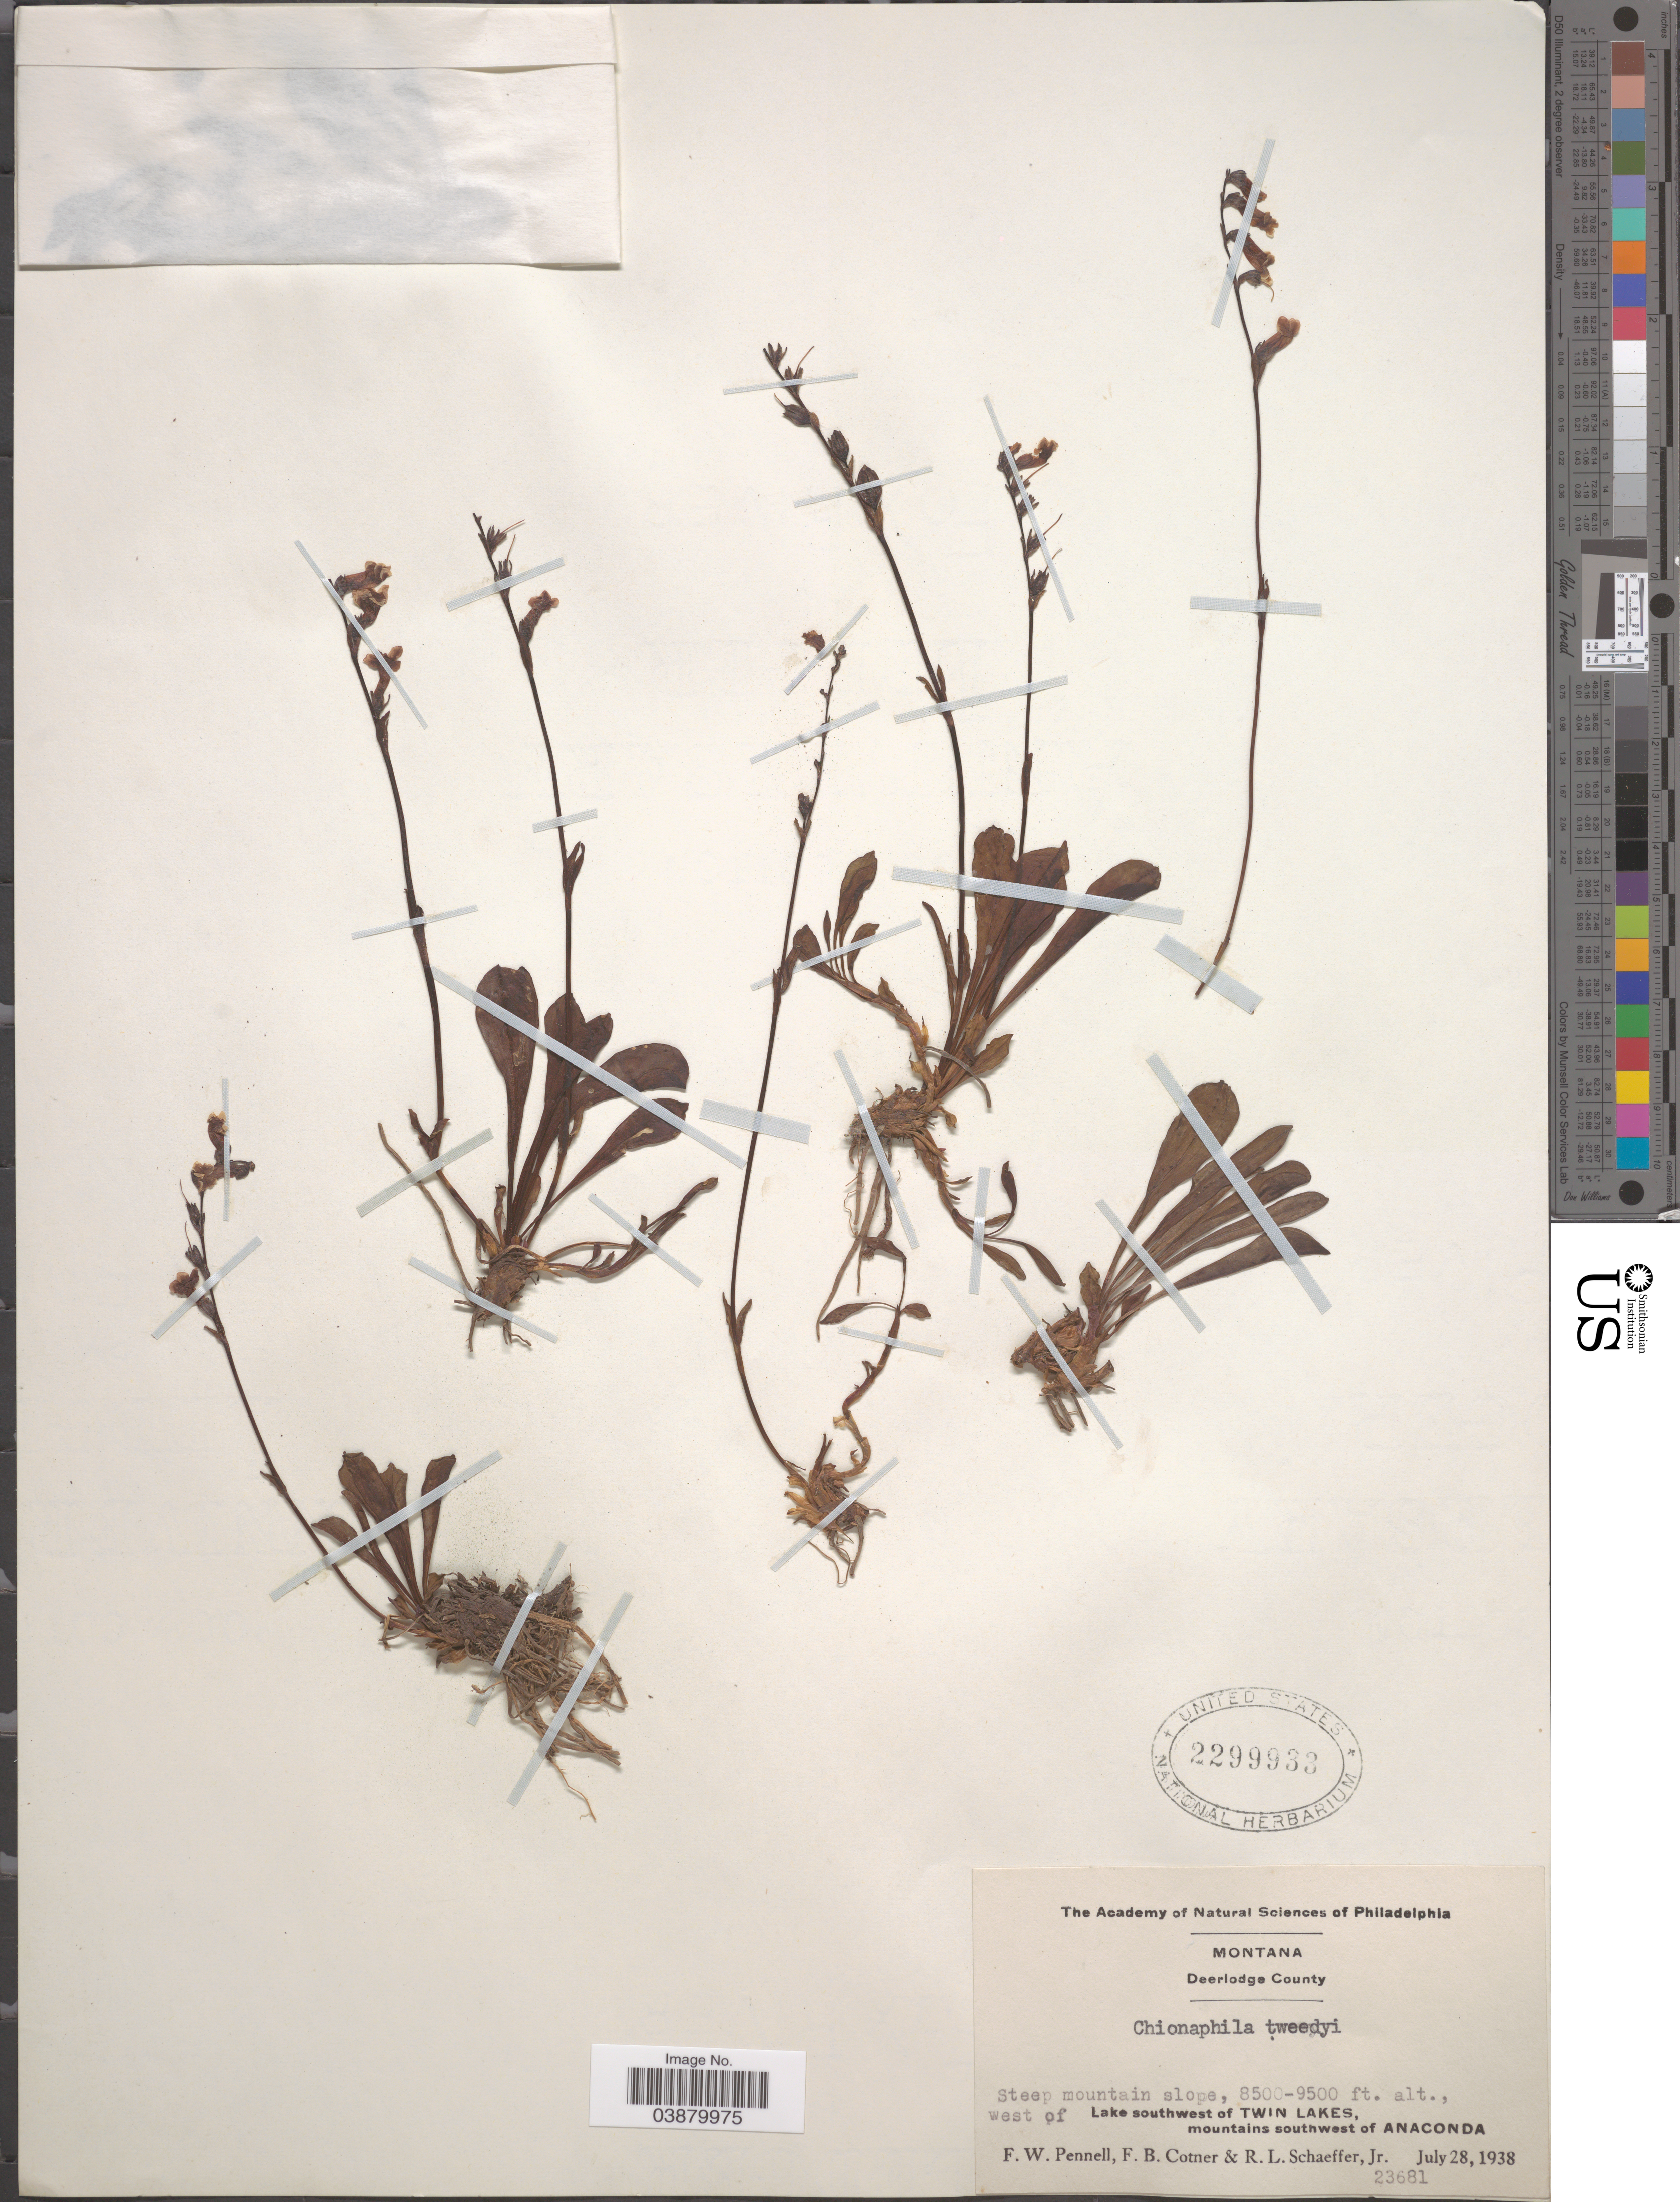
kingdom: Plantae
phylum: Tracheophyta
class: Magnoliopsida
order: Lamiales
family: Plantaginaceae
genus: Chionophila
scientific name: Chionophila tweedyi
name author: (Canby & Rose) Hend.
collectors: F. W. Pennell, F. Cotner & R. L. Schaeffer Jr.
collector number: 23681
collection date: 1938-07-28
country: United States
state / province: Montana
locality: Deerlodge County. Steep mountain slope, west of Lake southwest of Twin Lakes, mountains southwest of Anaconda.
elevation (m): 2591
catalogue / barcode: US 2299933